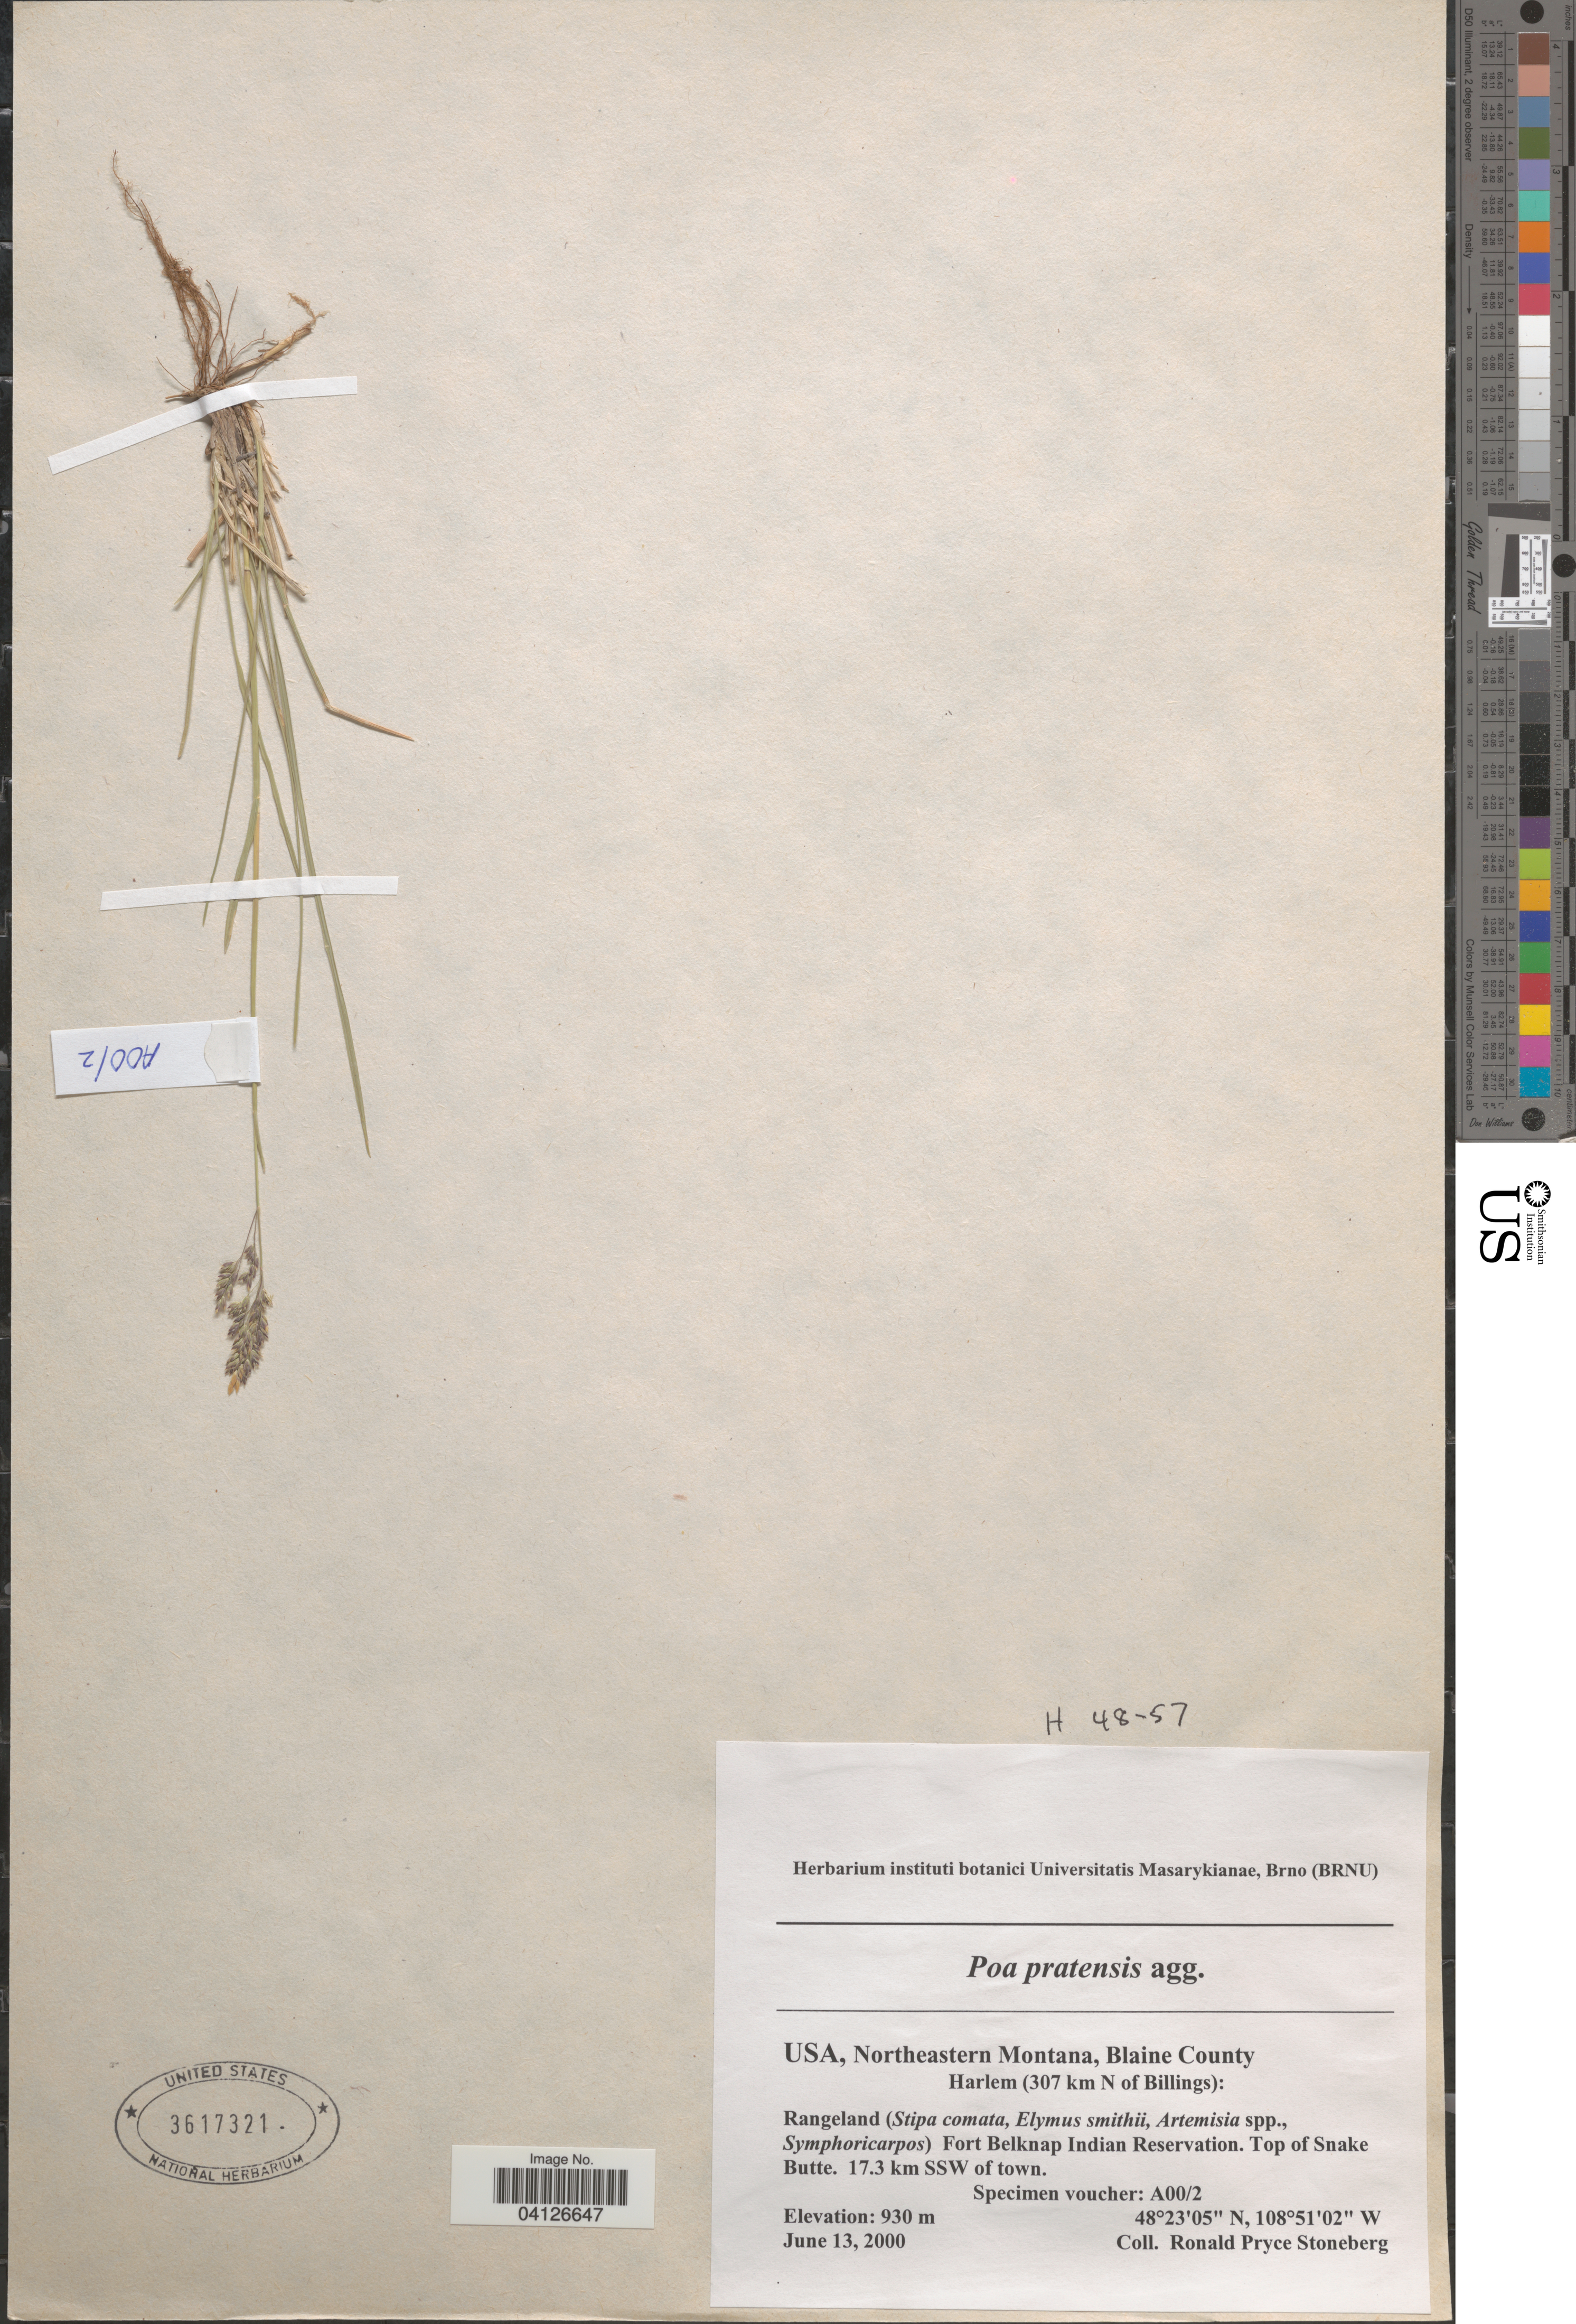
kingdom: Plantae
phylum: Tracheophyta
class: Liliopsida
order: Poales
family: Poaceae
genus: Poa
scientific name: Poa pratensis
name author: L.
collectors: R. Stoneberg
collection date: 2000-06-13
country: United States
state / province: Montana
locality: Northeastern Montana, Blaine County. Harlem (307 km N of Billings). Fort Belknap Indian Reservation. Top of Snake Butte. 17.3 km SSW of town.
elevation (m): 930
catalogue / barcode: US 3617321